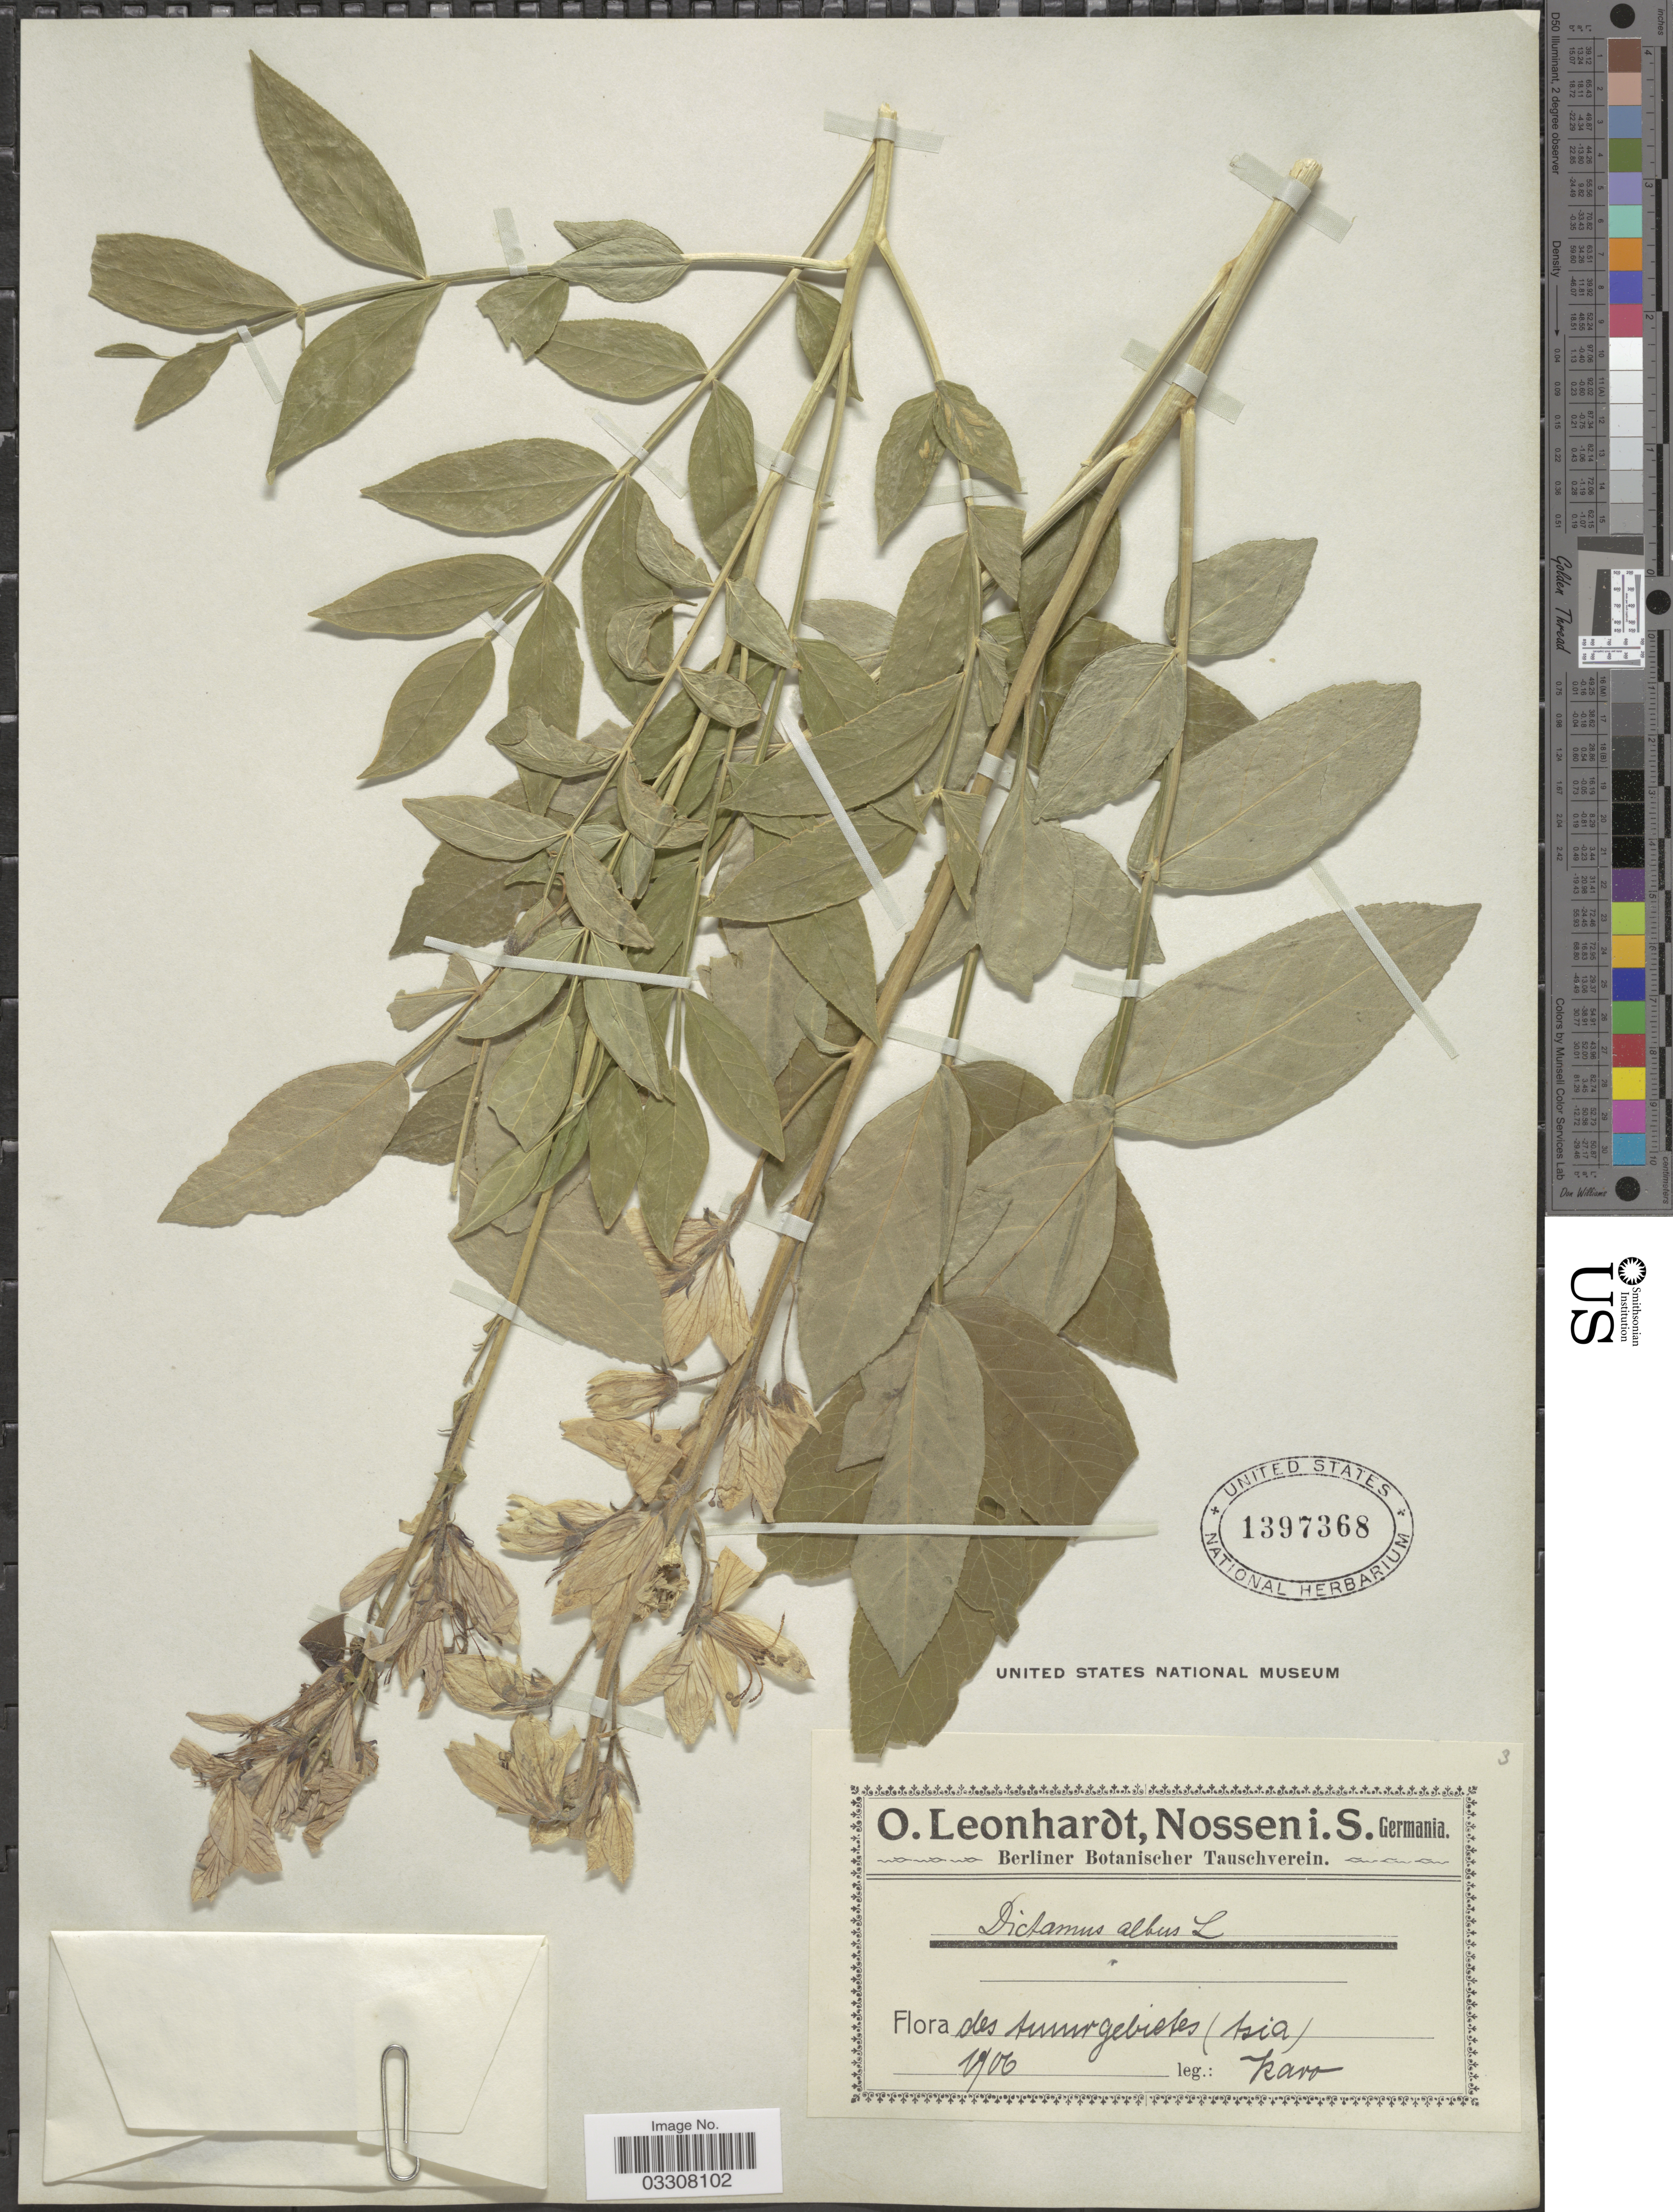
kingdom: Plantae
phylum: Tracheophyta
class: Magnoliopsida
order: Sapindales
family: Rutaceae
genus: Dictamnus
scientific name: Dictamnus albus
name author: L.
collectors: Karo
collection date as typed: Transcribed d/m/y: /5/6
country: Russian Federation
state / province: Amur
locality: Amurgebietes (Asia).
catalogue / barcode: US 1397368